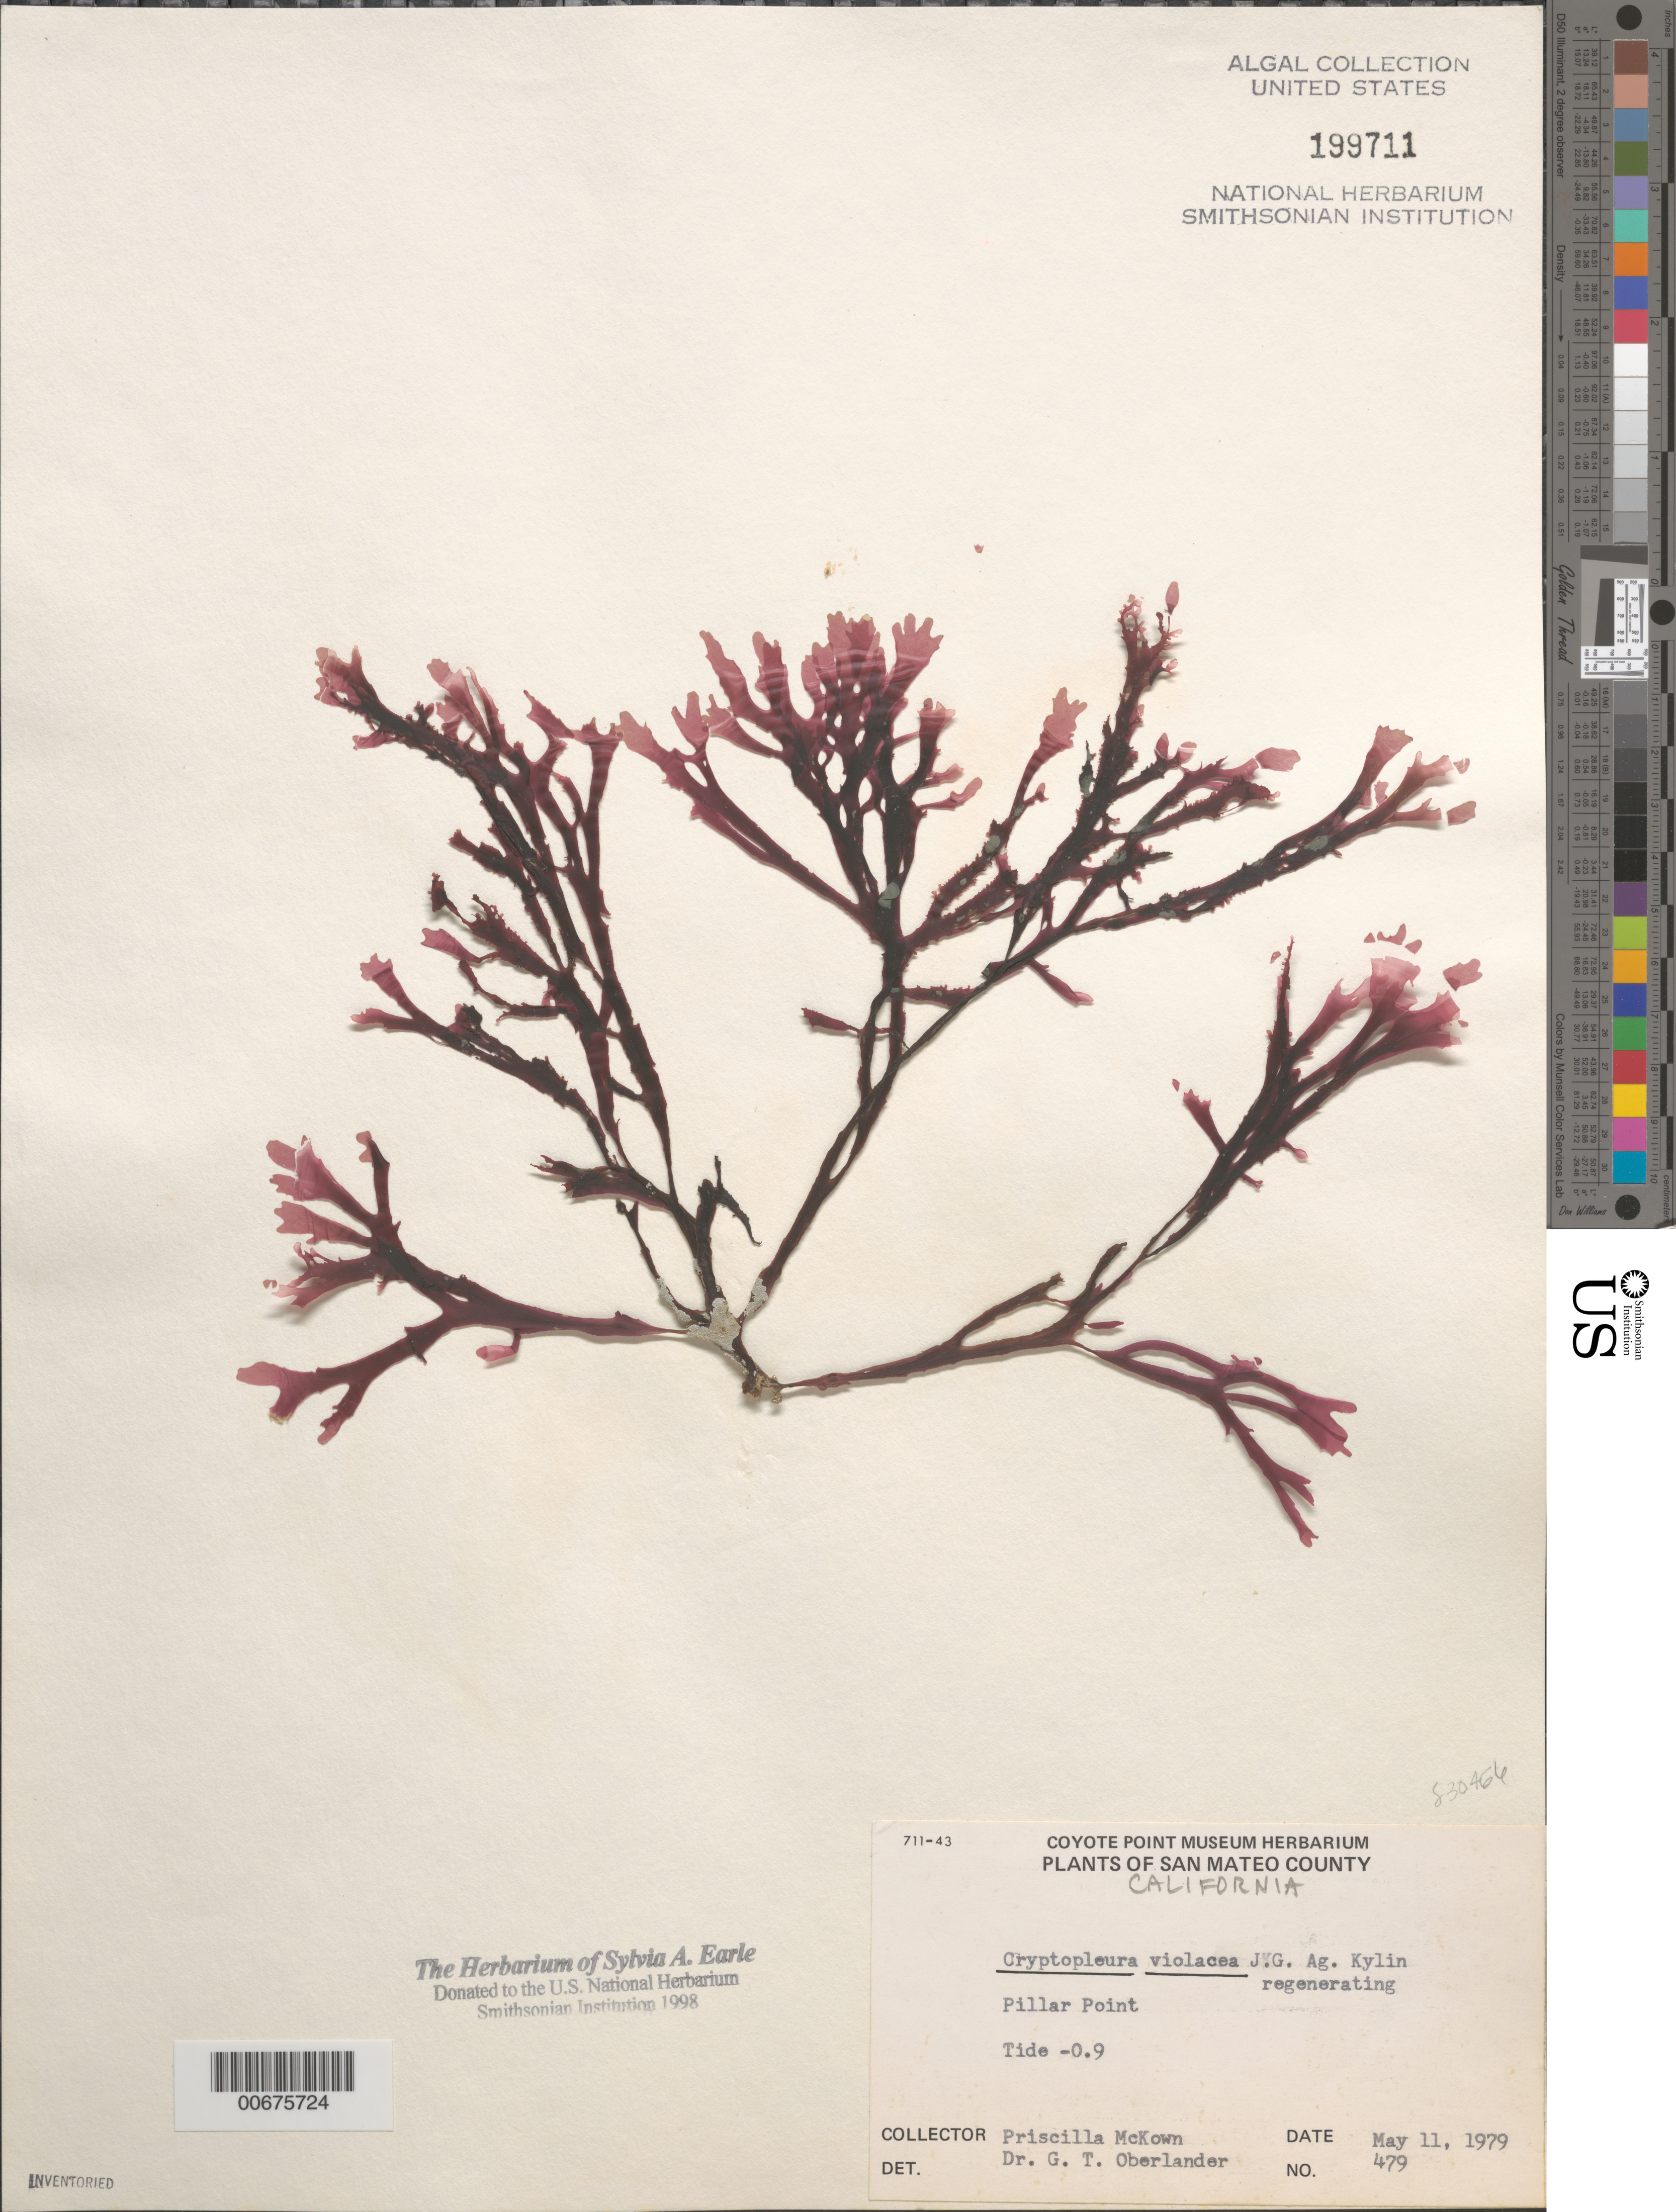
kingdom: Plantae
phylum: Rhodophyta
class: Florideophyceae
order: Ceramiales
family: Delesseriaceae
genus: Cryptopleura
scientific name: Cryptopleura violacea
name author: (J. Ag.) Kylin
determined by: Oberlander, G. T.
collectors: P. McKown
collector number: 479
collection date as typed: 11 May 1979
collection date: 1979-05-11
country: United States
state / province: California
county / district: San Mateo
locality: Pillar Point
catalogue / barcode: US 199711